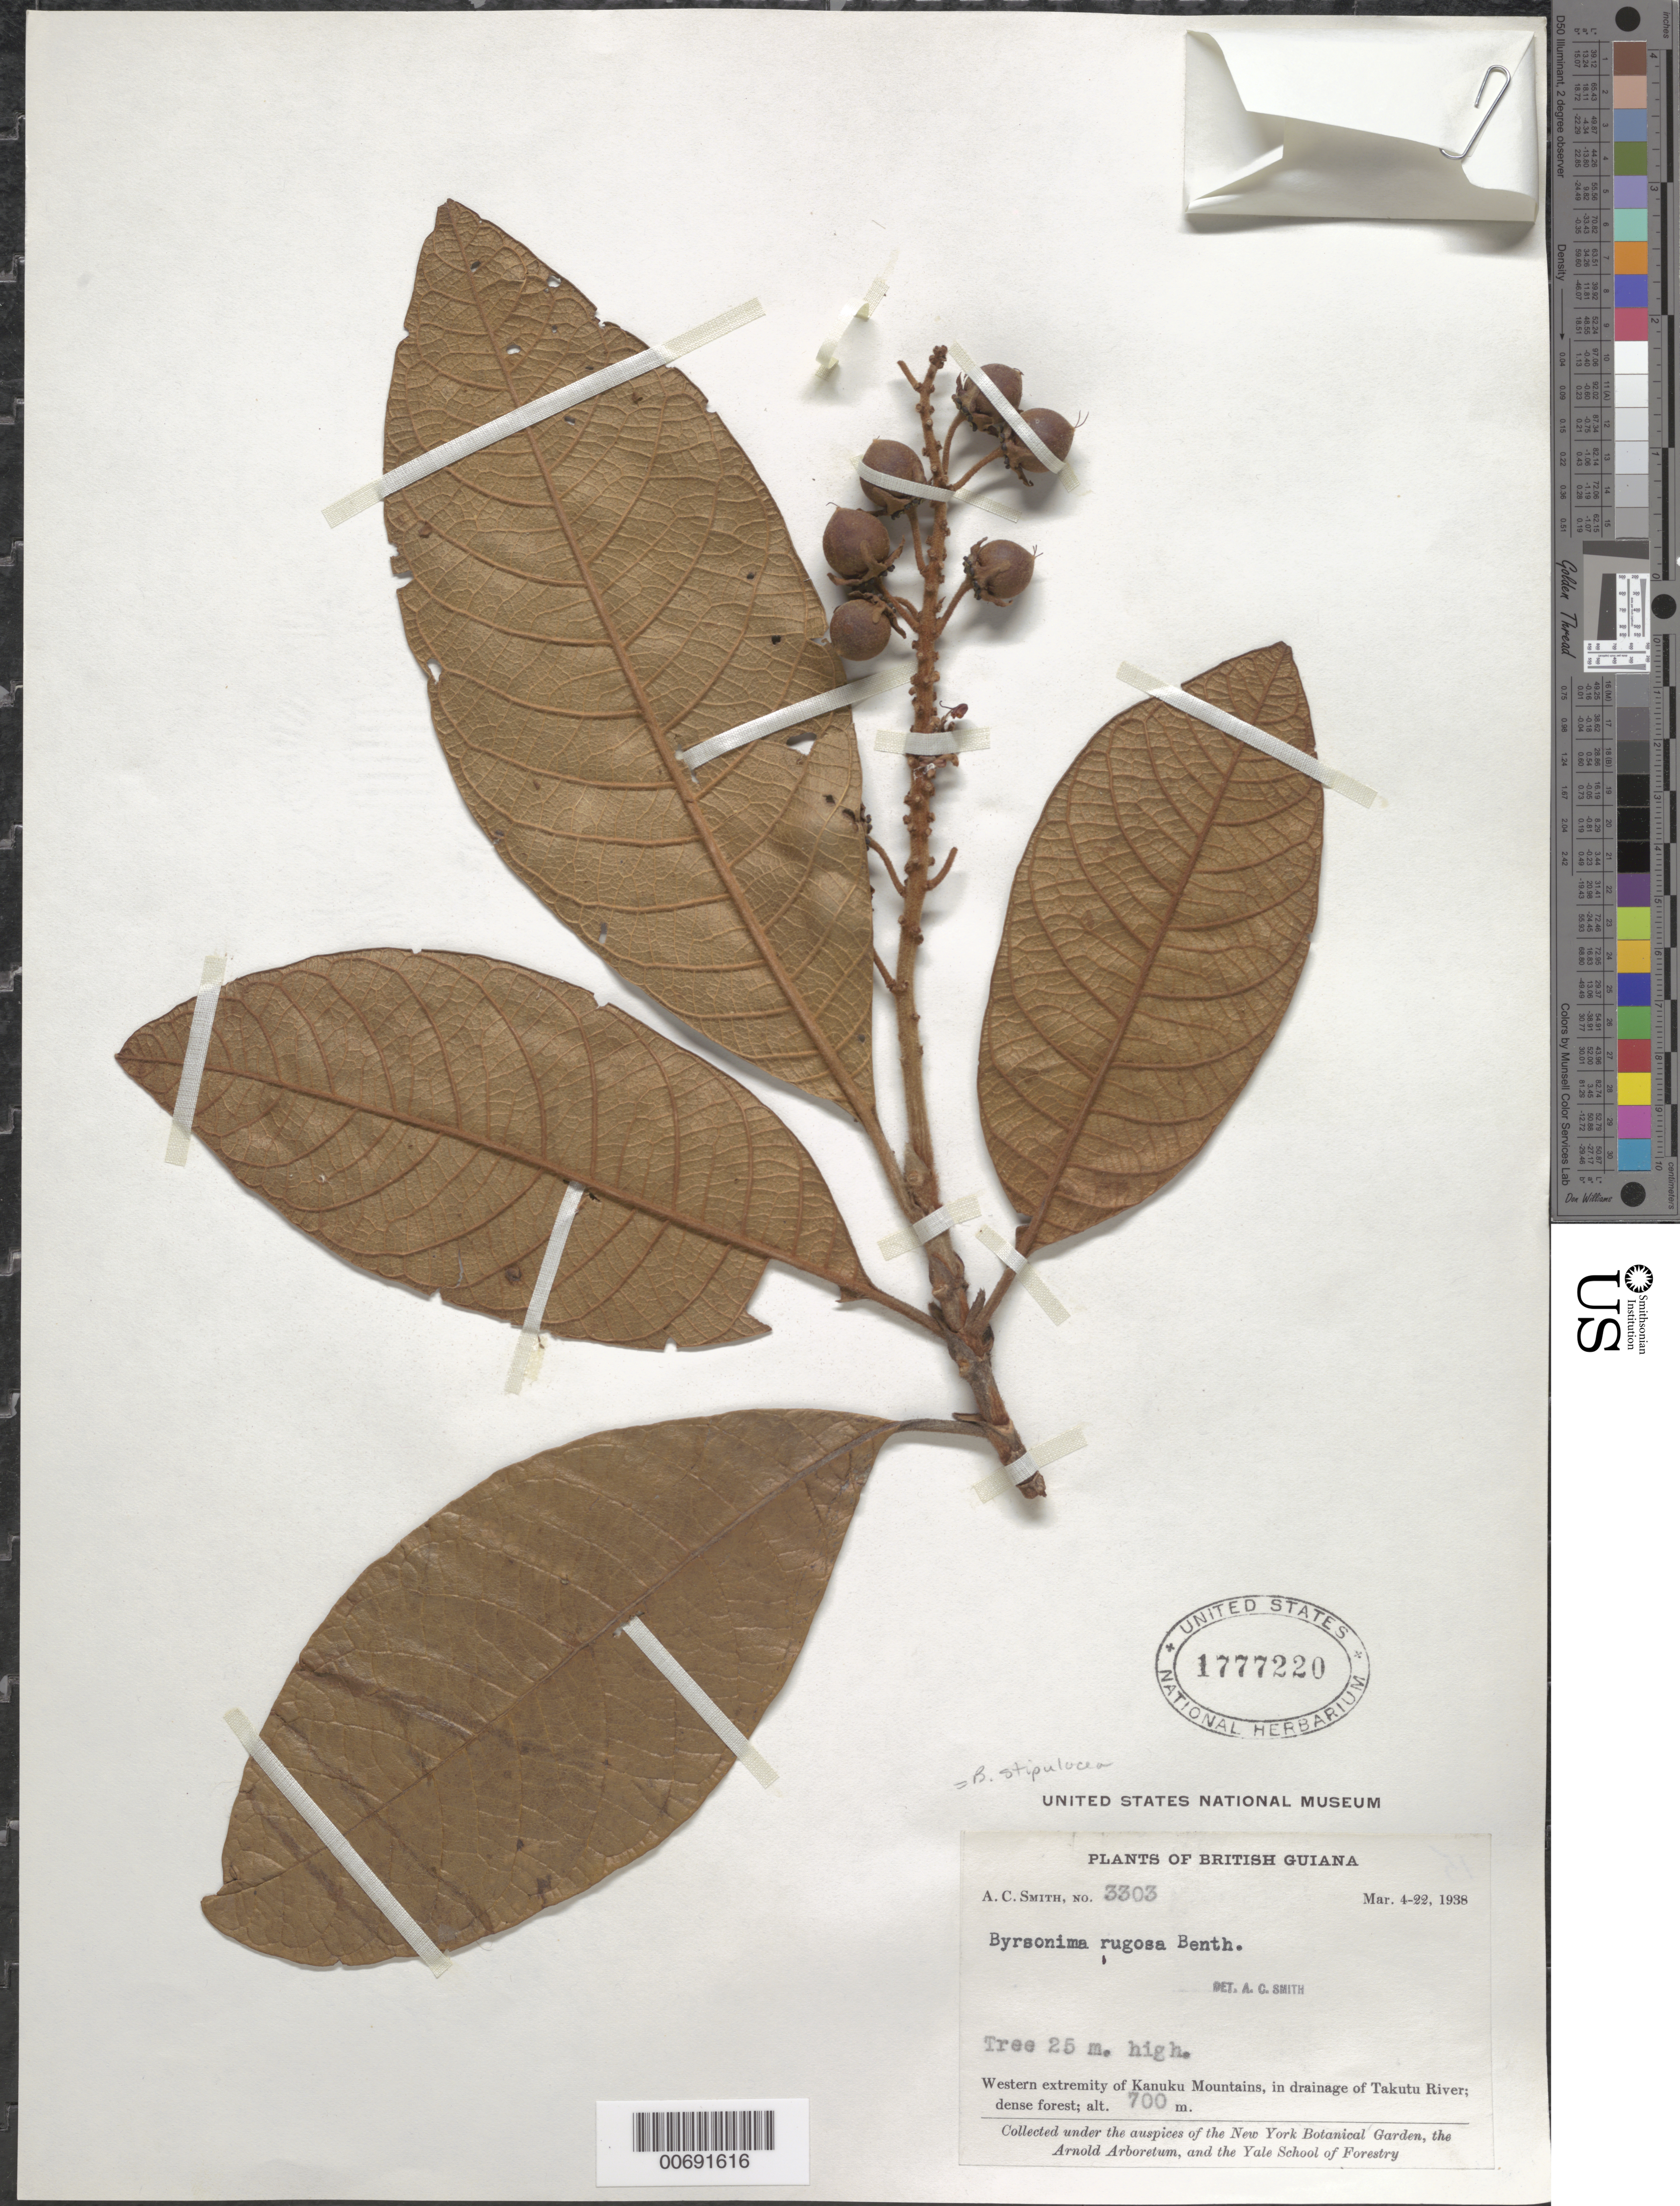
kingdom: Plantae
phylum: Tracheophyta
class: Magnoliopsida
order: Malpighiales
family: Malpighiaceae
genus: Byrsonima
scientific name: Byrsonima stipulacea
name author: A. Juss.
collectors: A. C. Smith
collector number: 3303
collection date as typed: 4-Mar-38 to 22-Mar-38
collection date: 1938-03-04/1938-03-22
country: Guyana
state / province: U. Takutu-U. Essequibo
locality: Kanuku Mts., drainage of Takutu R., western extremity of Kanuku Mountains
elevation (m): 700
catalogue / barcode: US 1777220